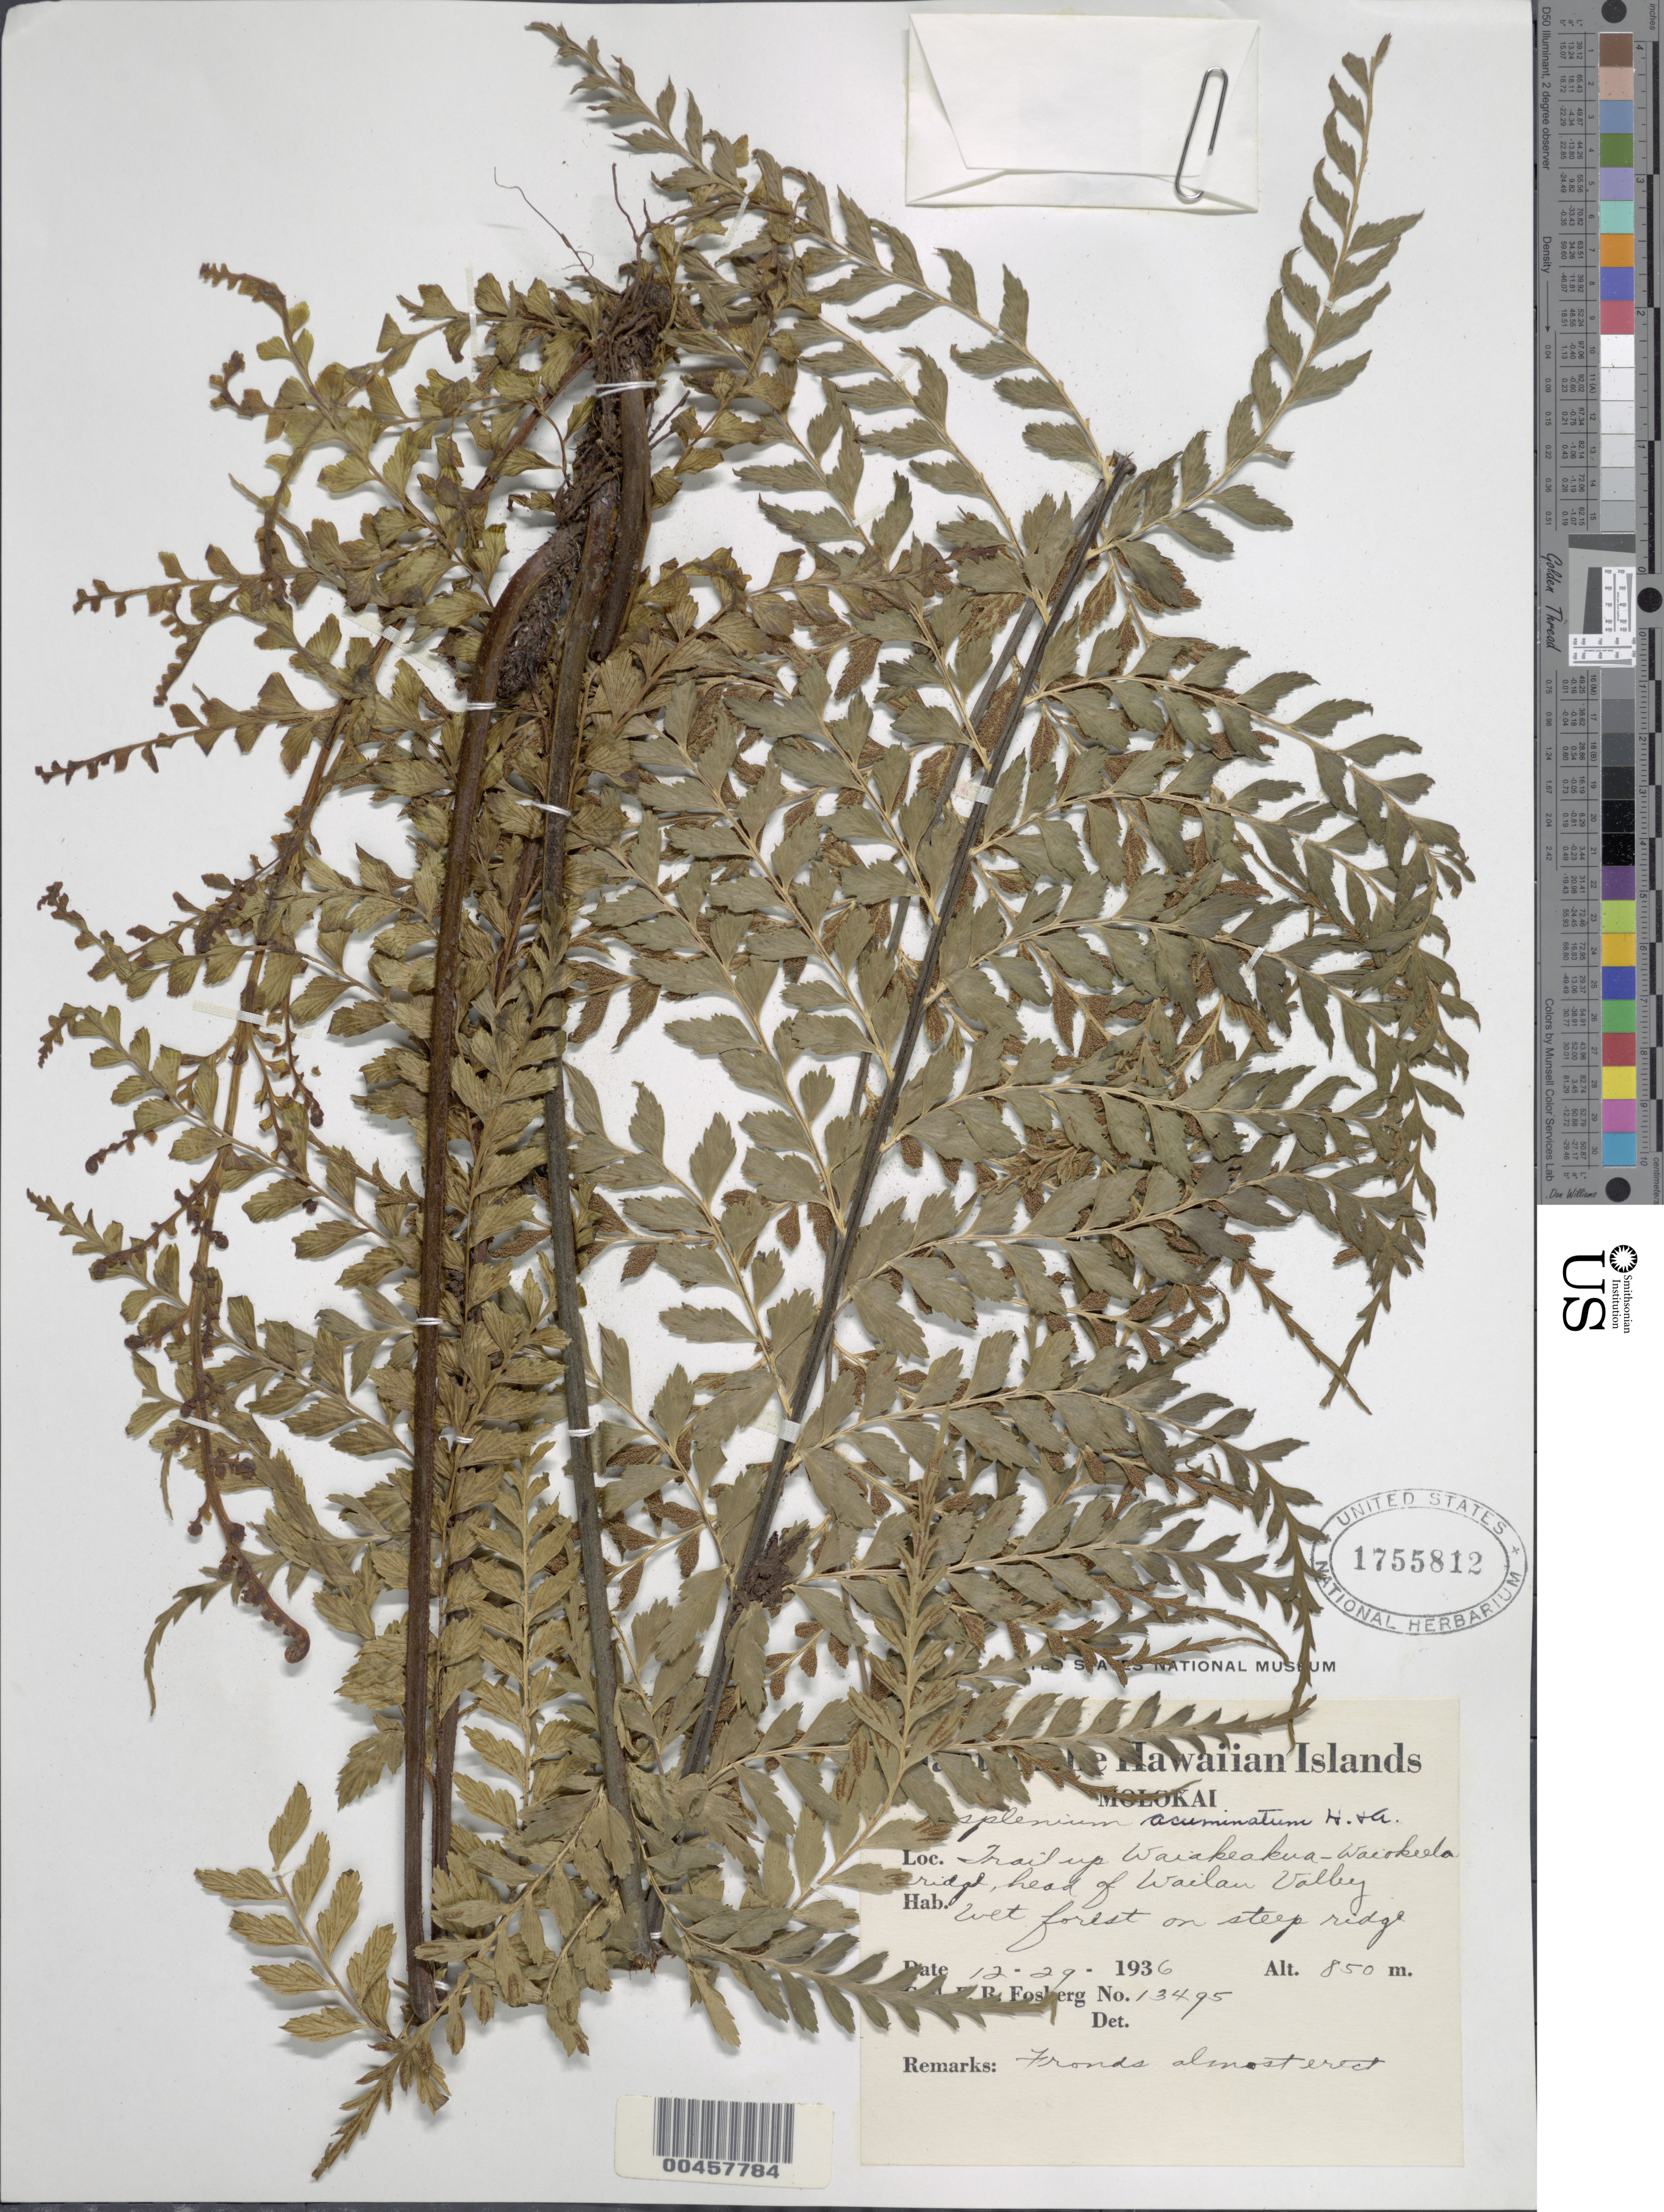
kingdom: Plantae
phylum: Tracheophyta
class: Polypodiopsida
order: Polypodiales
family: Aspleniaceae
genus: Asplenium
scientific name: Asplenium acuminatum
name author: Hook. & Arn.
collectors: F. R. Fosberg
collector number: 13495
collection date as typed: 29 Dec 1936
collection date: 1936-12-29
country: United States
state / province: Hawaii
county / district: Maui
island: Moloka'i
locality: Trail up Waiakeakua-Waiokeela ridge, head of Wailau Valley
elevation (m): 850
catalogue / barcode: US 1755812